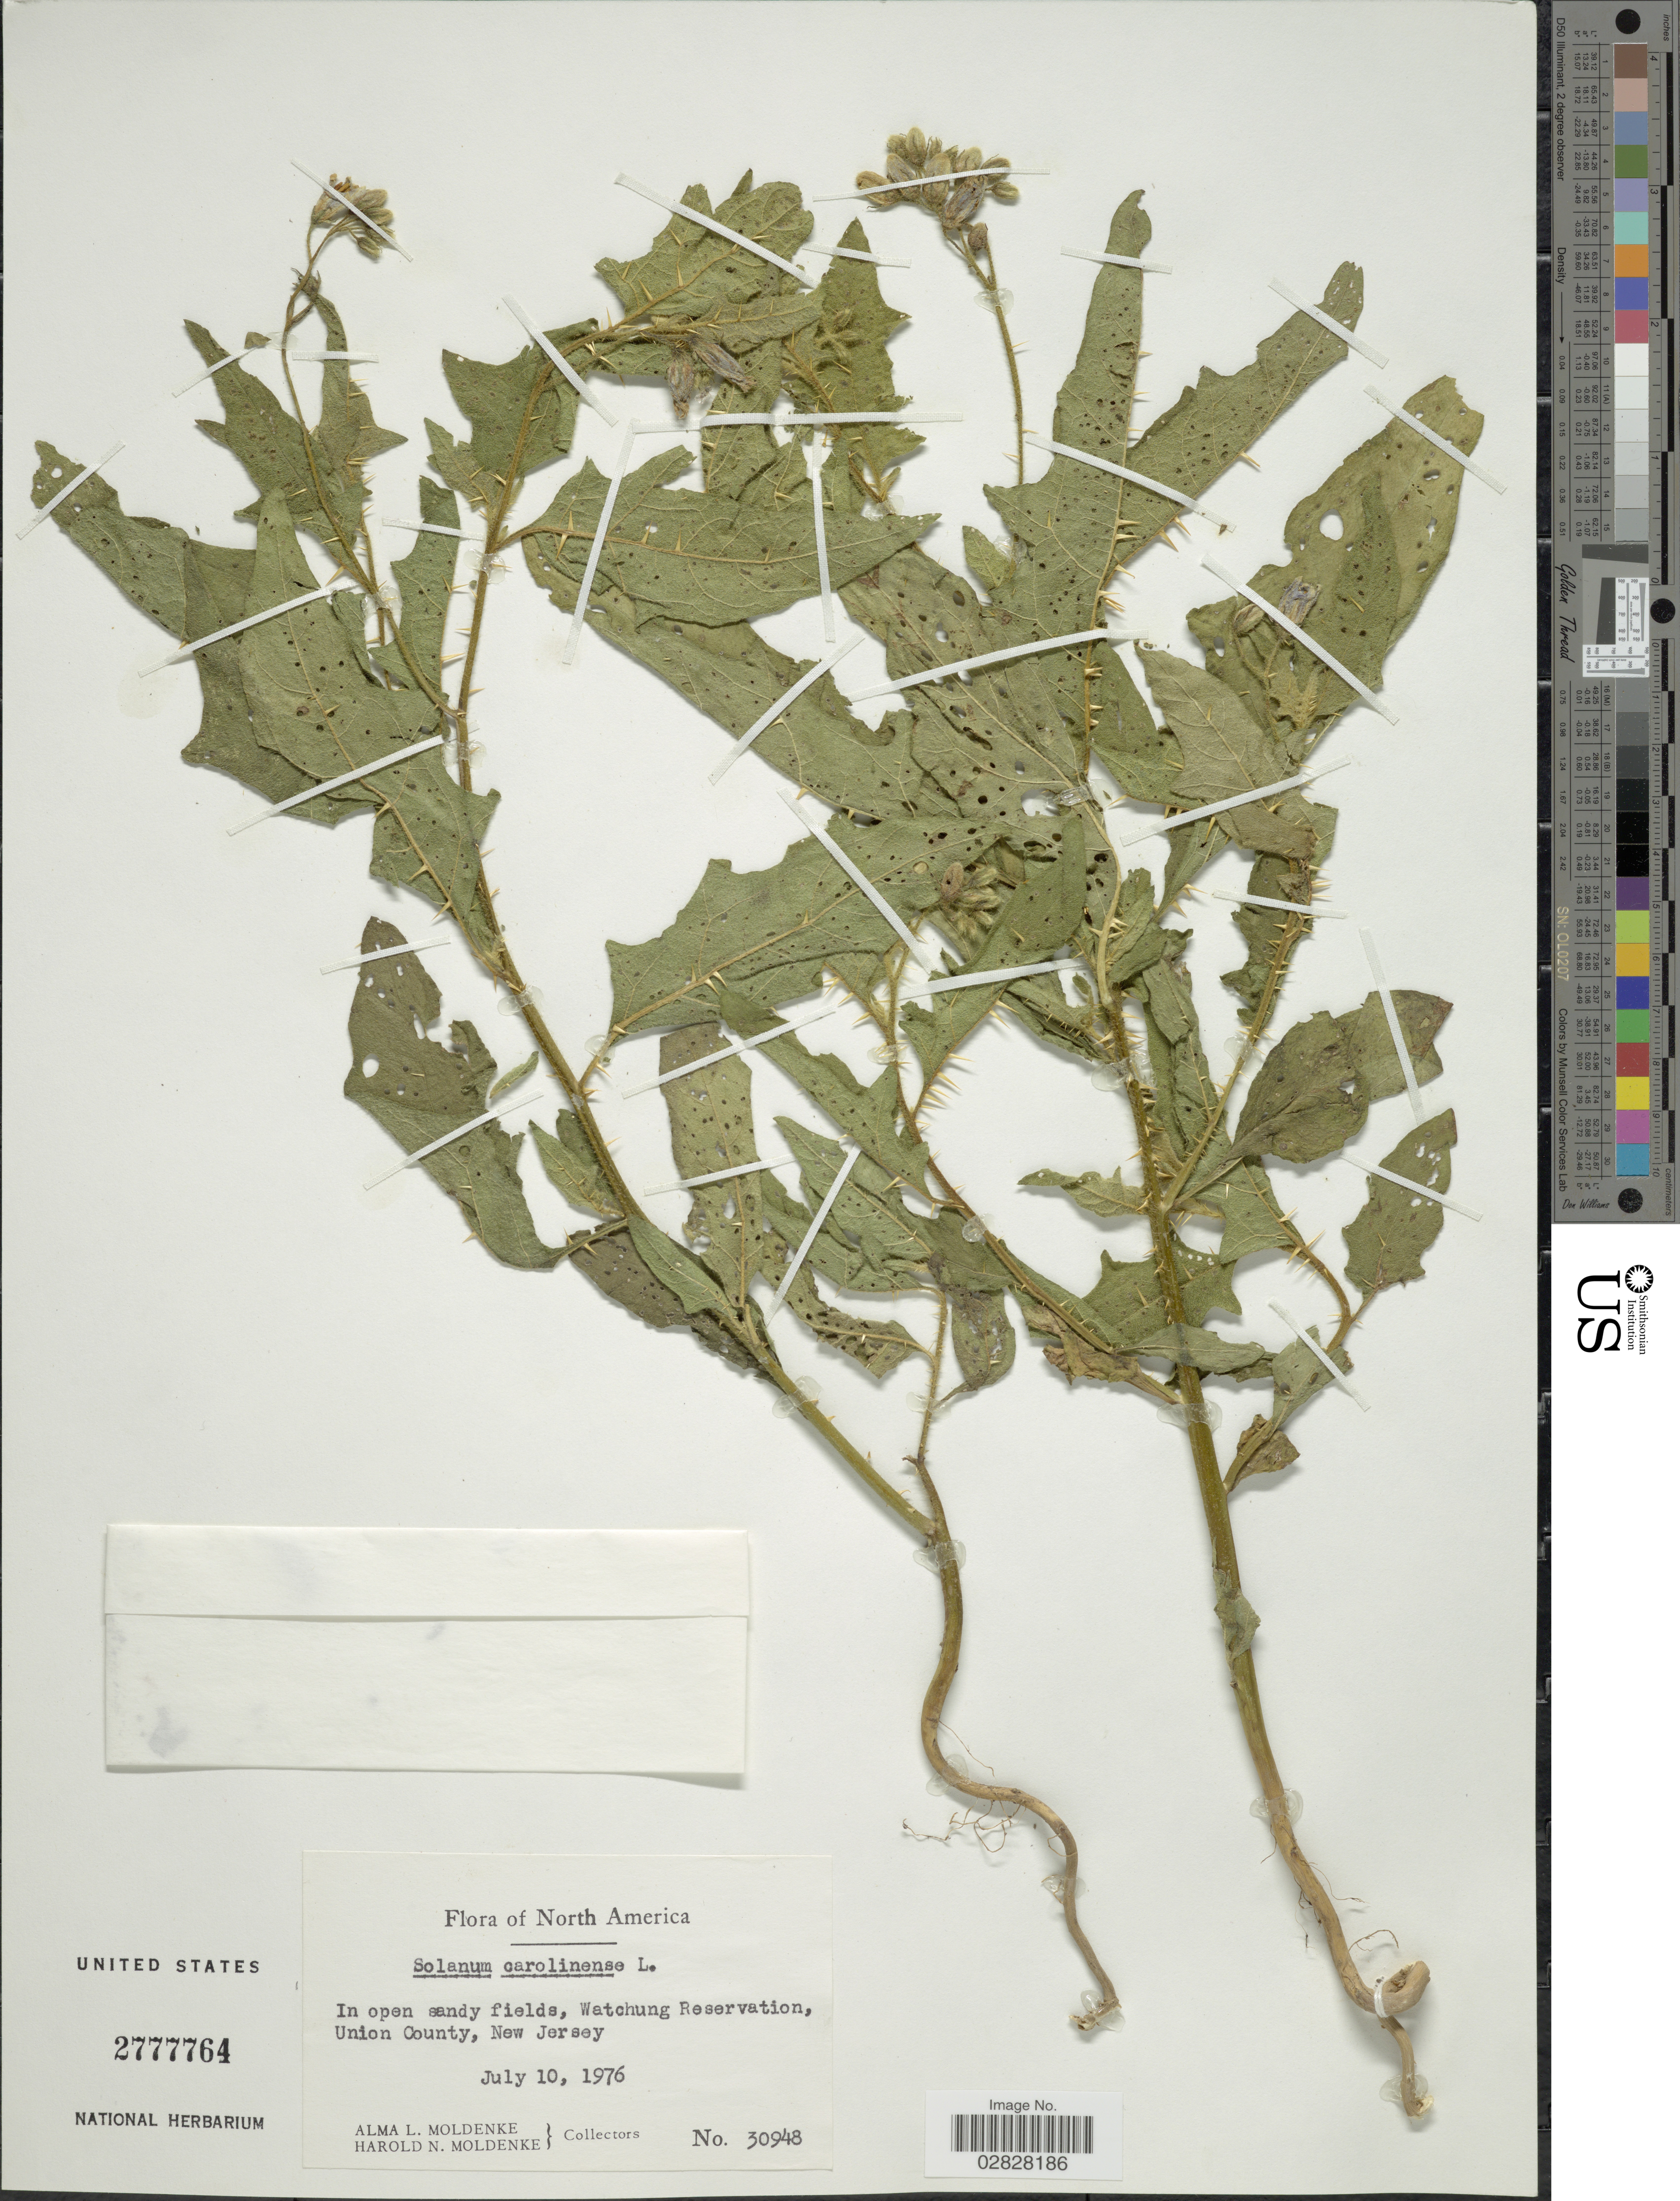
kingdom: Plantae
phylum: Tracheophyta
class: Magnoliopsida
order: Solanales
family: Solanaceae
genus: Solanum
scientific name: Solanum carolinense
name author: L.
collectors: A. L. Moldenke & H. N. Moldenke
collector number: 30948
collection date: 1976-07-10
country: United States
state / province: New Jersey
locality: In open sandy fields, Watchung Reservation, Union County.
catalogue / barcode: US 2777764